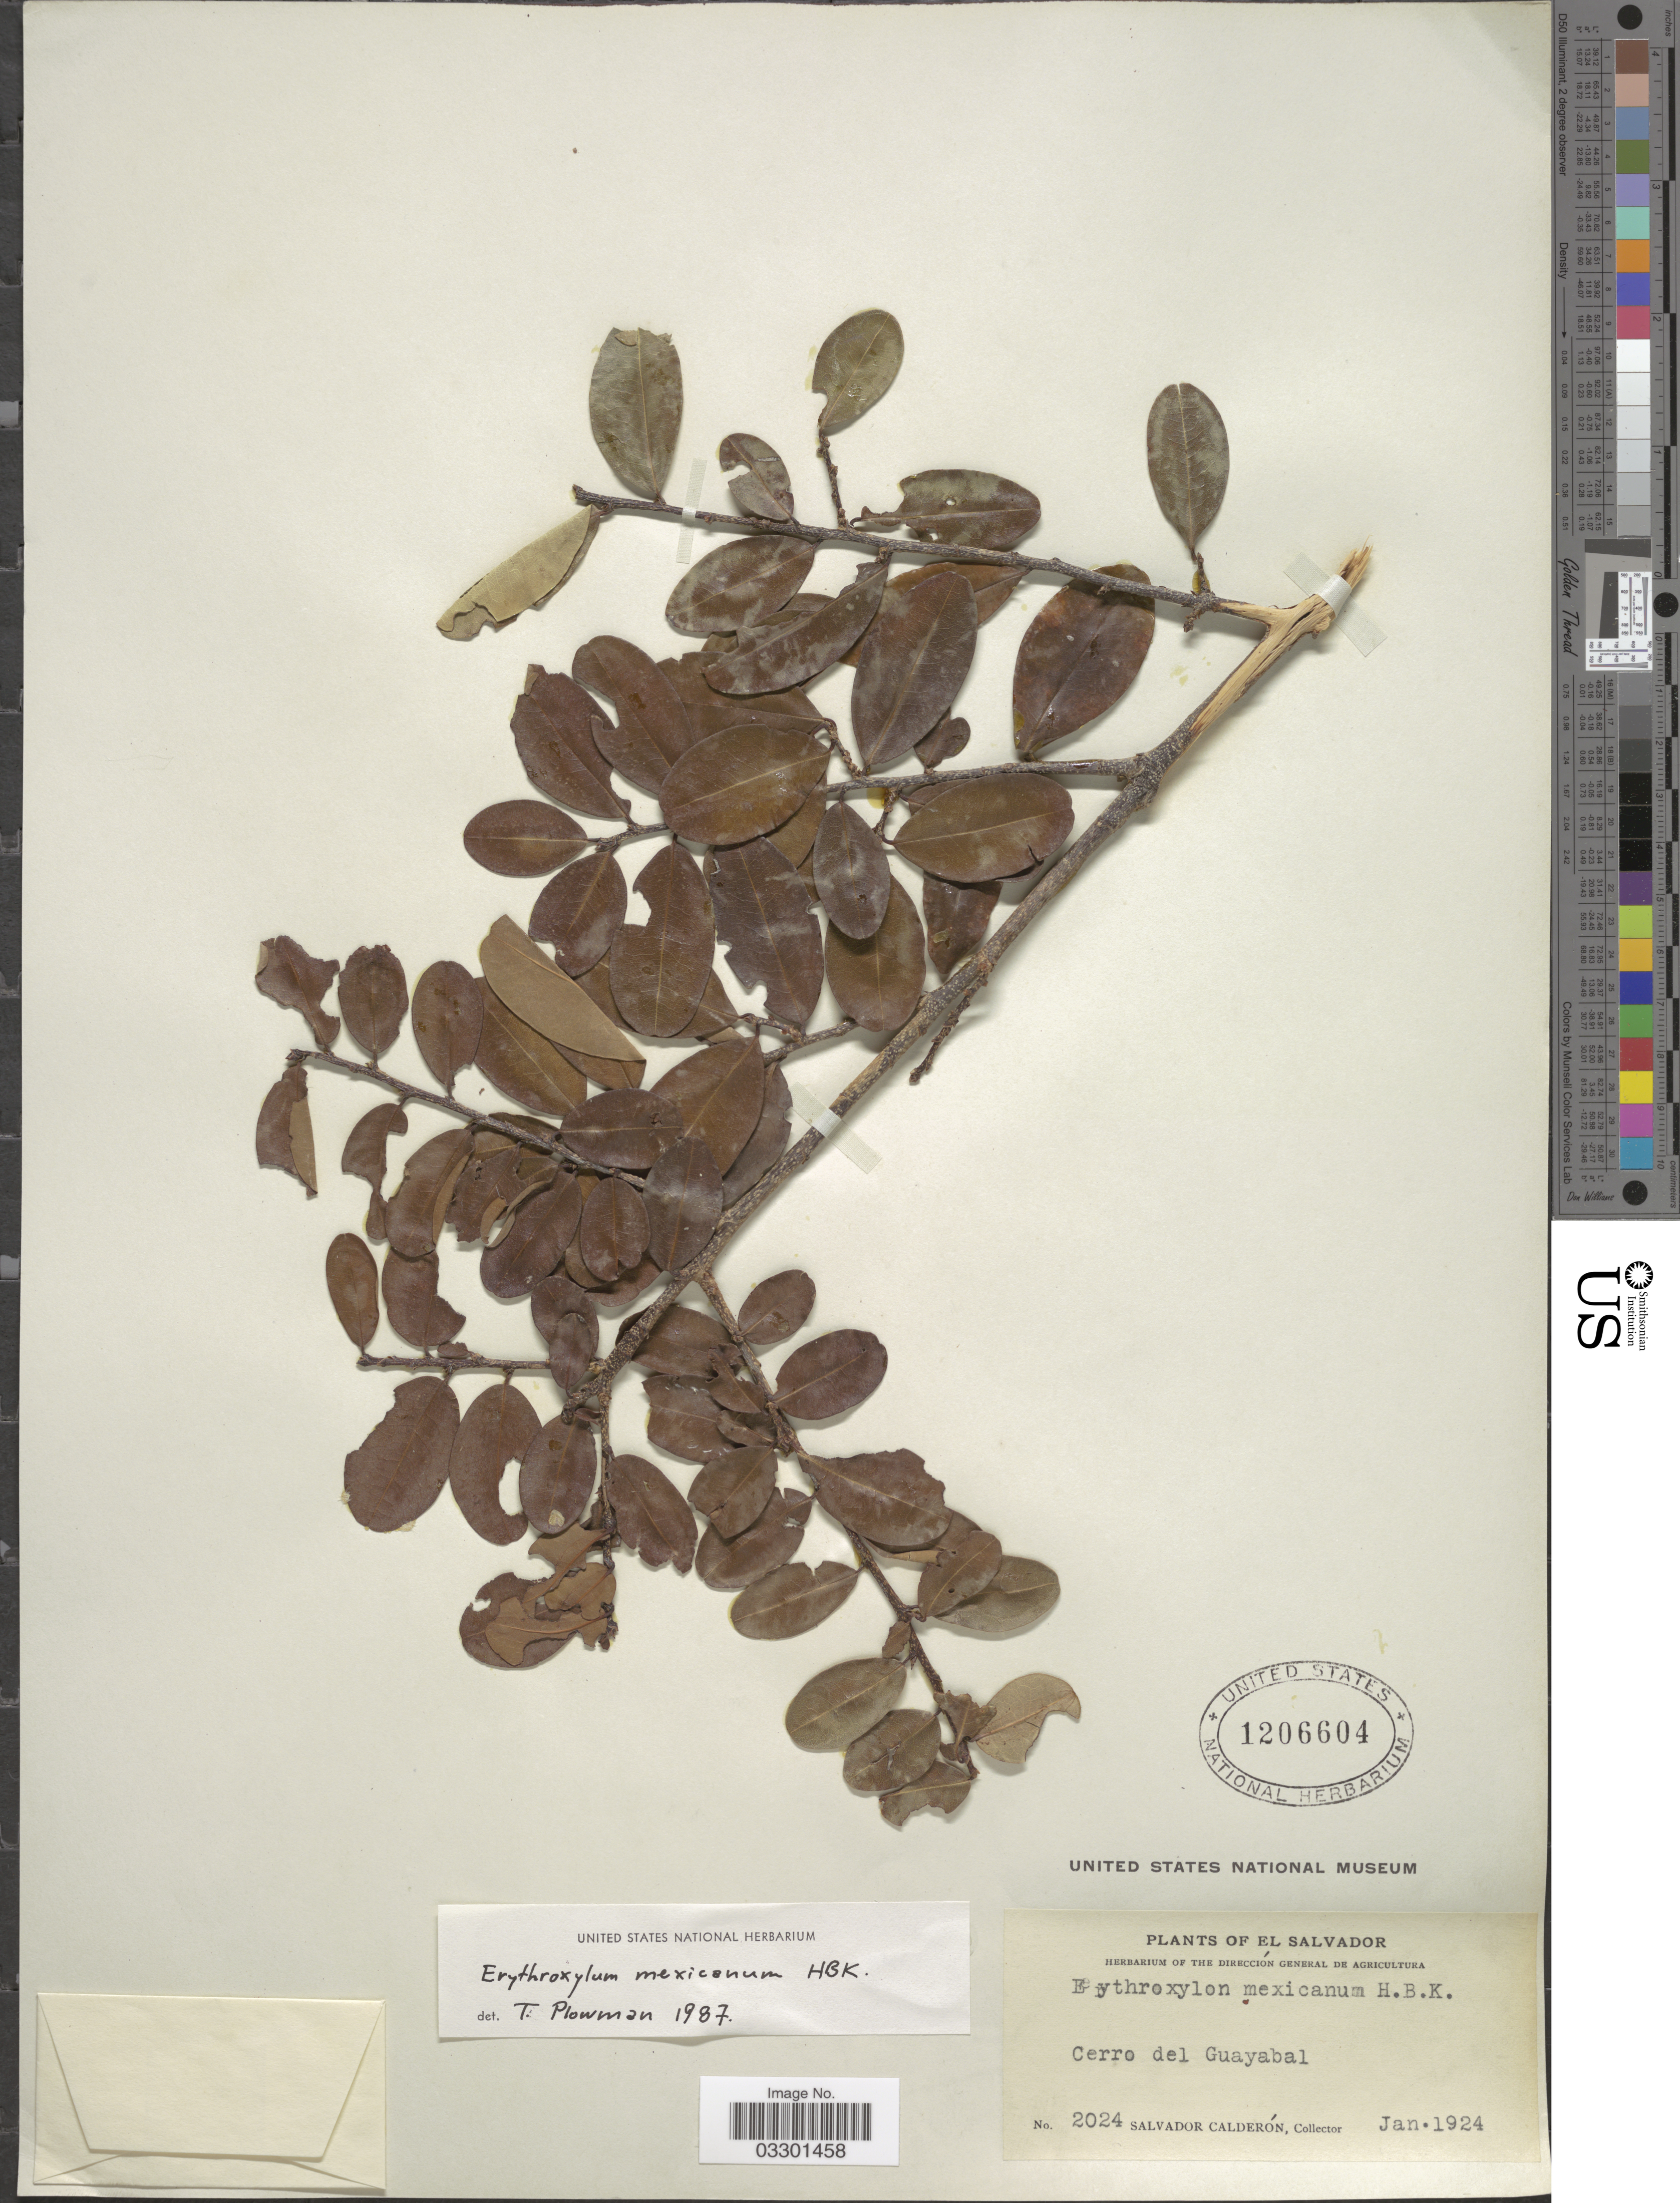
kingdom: Plantae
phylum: Tracheophyta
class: Magnoliopsida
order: Malpighiales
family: Erythroxylaceae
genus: Erythroxylum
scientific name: Erythroxylum mexicanum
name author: Kunth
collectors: S. Calderón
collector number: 2024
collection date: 1924-01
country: El Salvador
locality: Cerro del Guayabal.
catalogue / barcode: US 1206604